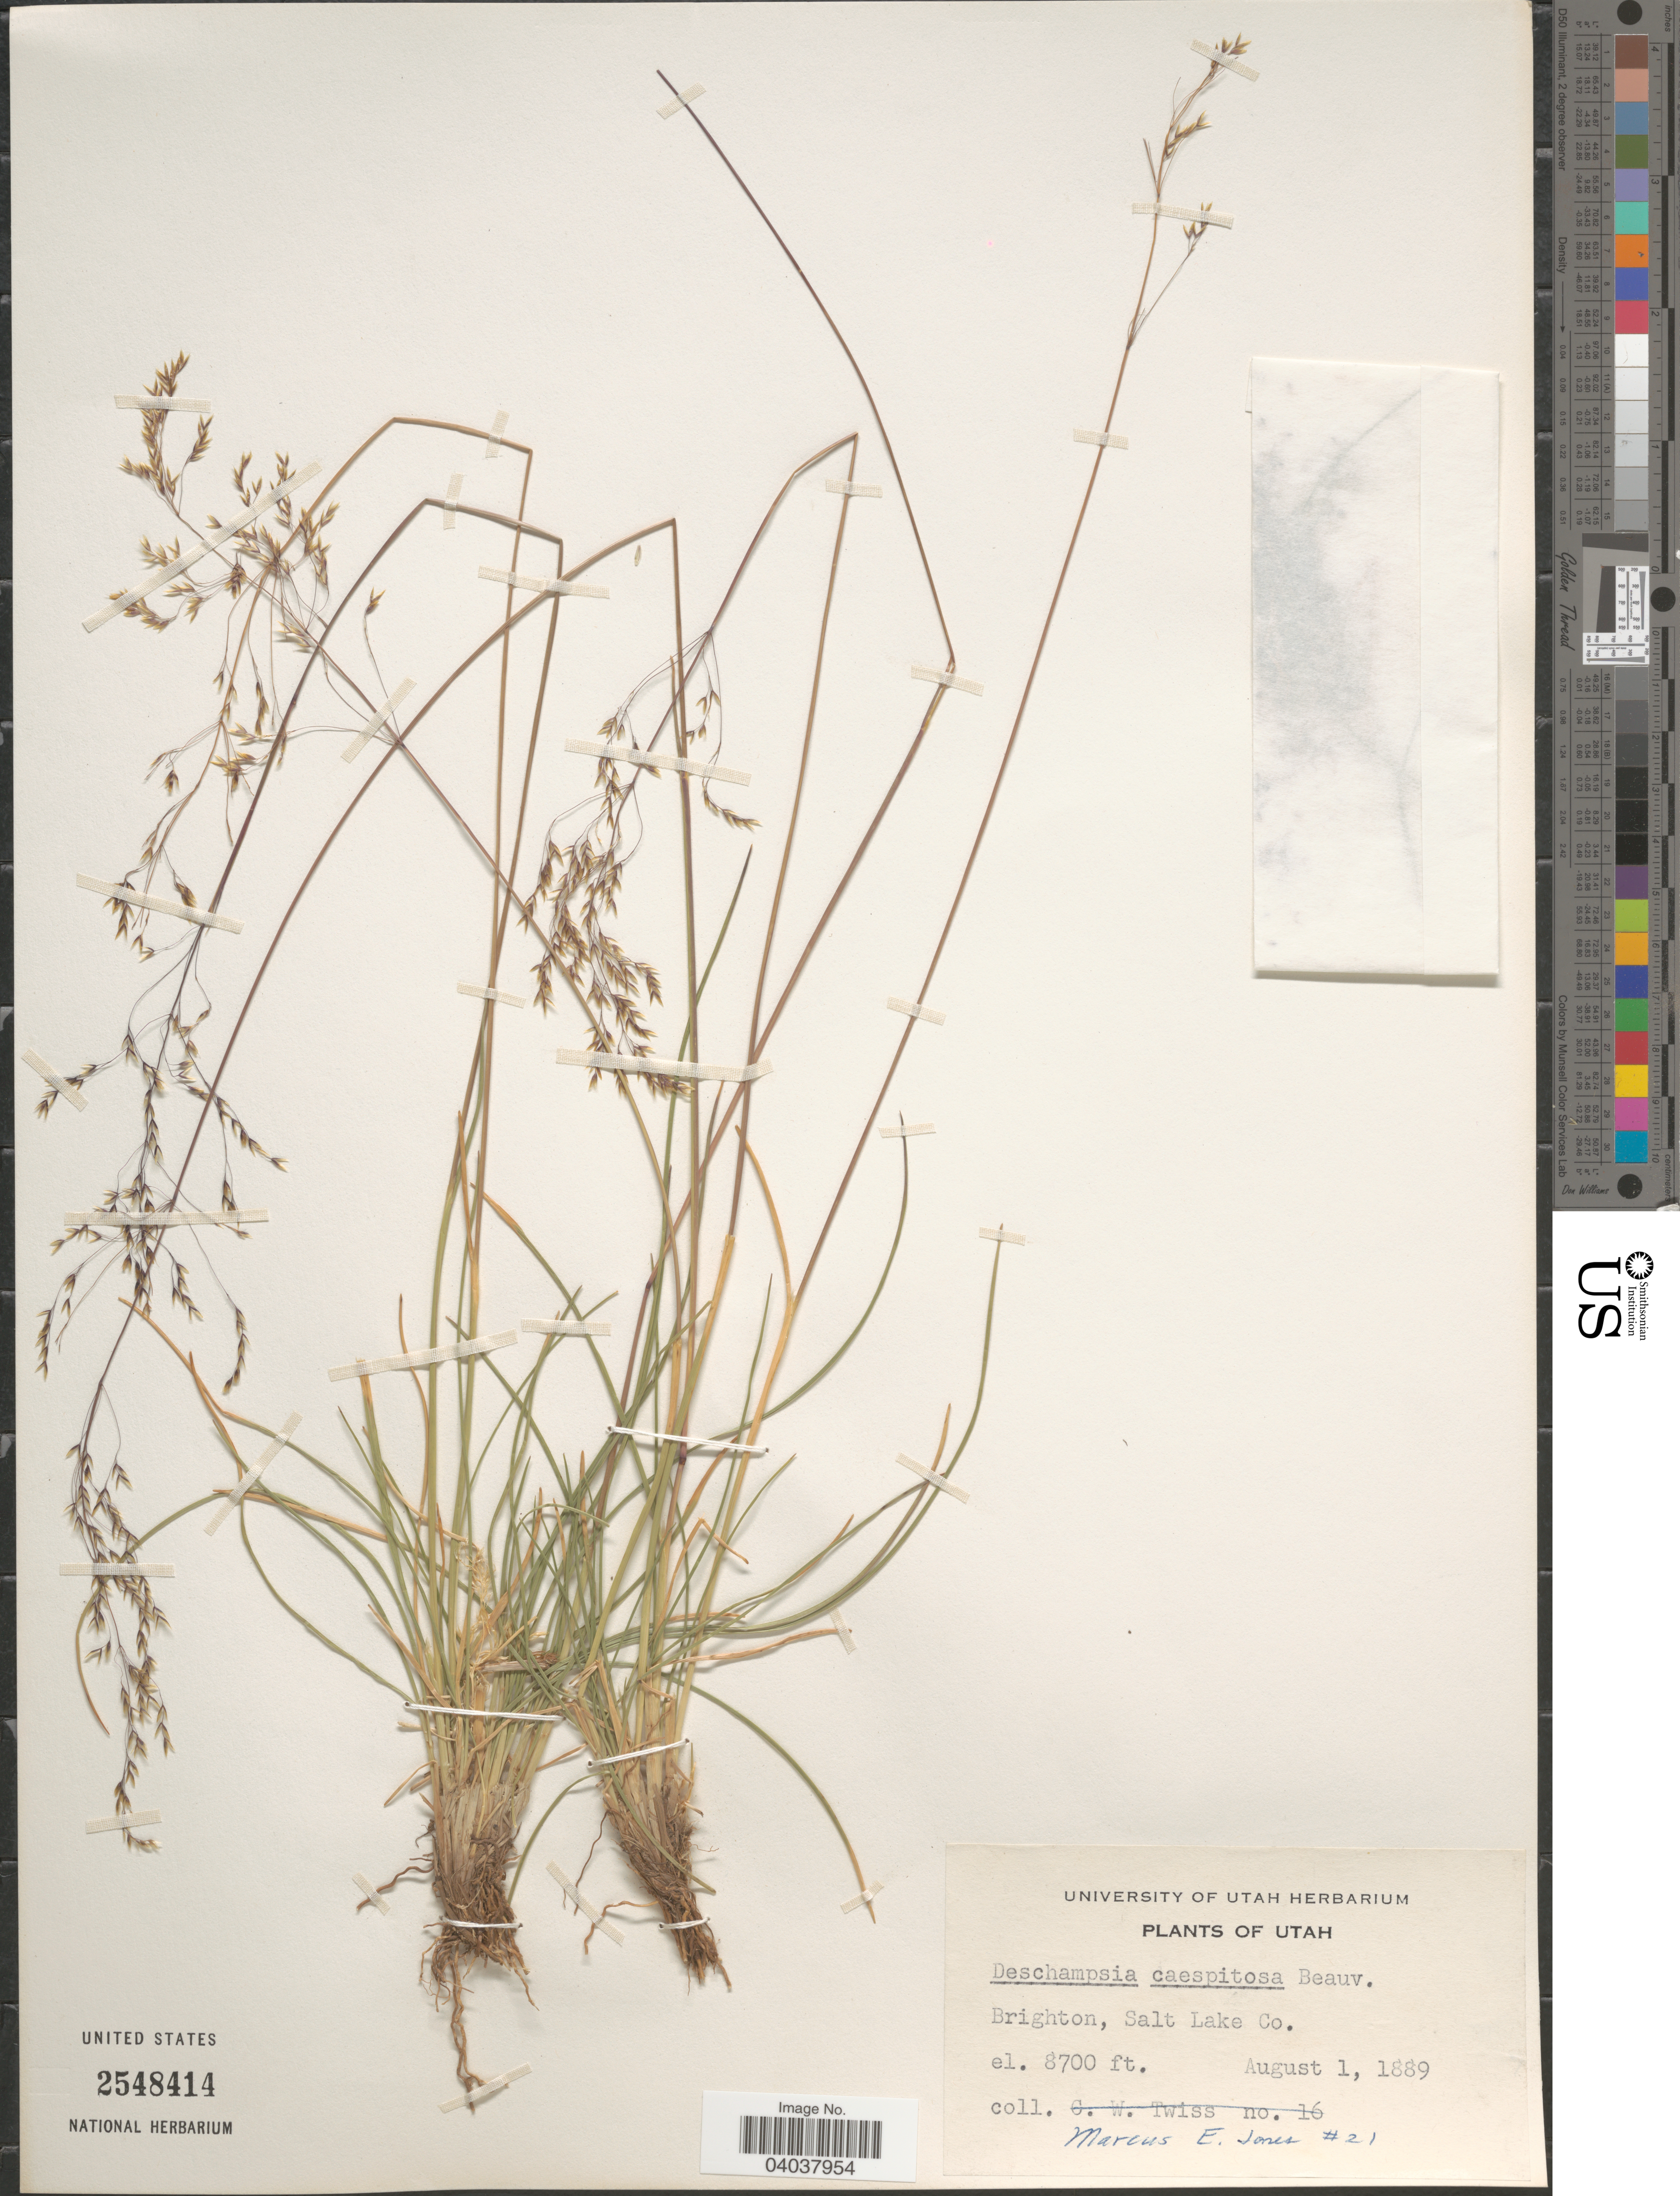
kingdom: Plantae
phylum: Tracheophyta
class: Liliopsida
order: Poales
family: Poaceae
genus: Deschampsia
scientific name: Deschampsia cespitosa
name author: (L.) P. Beauv.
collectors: M. E. Jones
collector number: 21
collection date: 1889-08-01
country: United States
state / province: Utah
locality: Brighton, Salt Lake Co.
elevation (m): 2652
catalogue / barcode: US 2548414